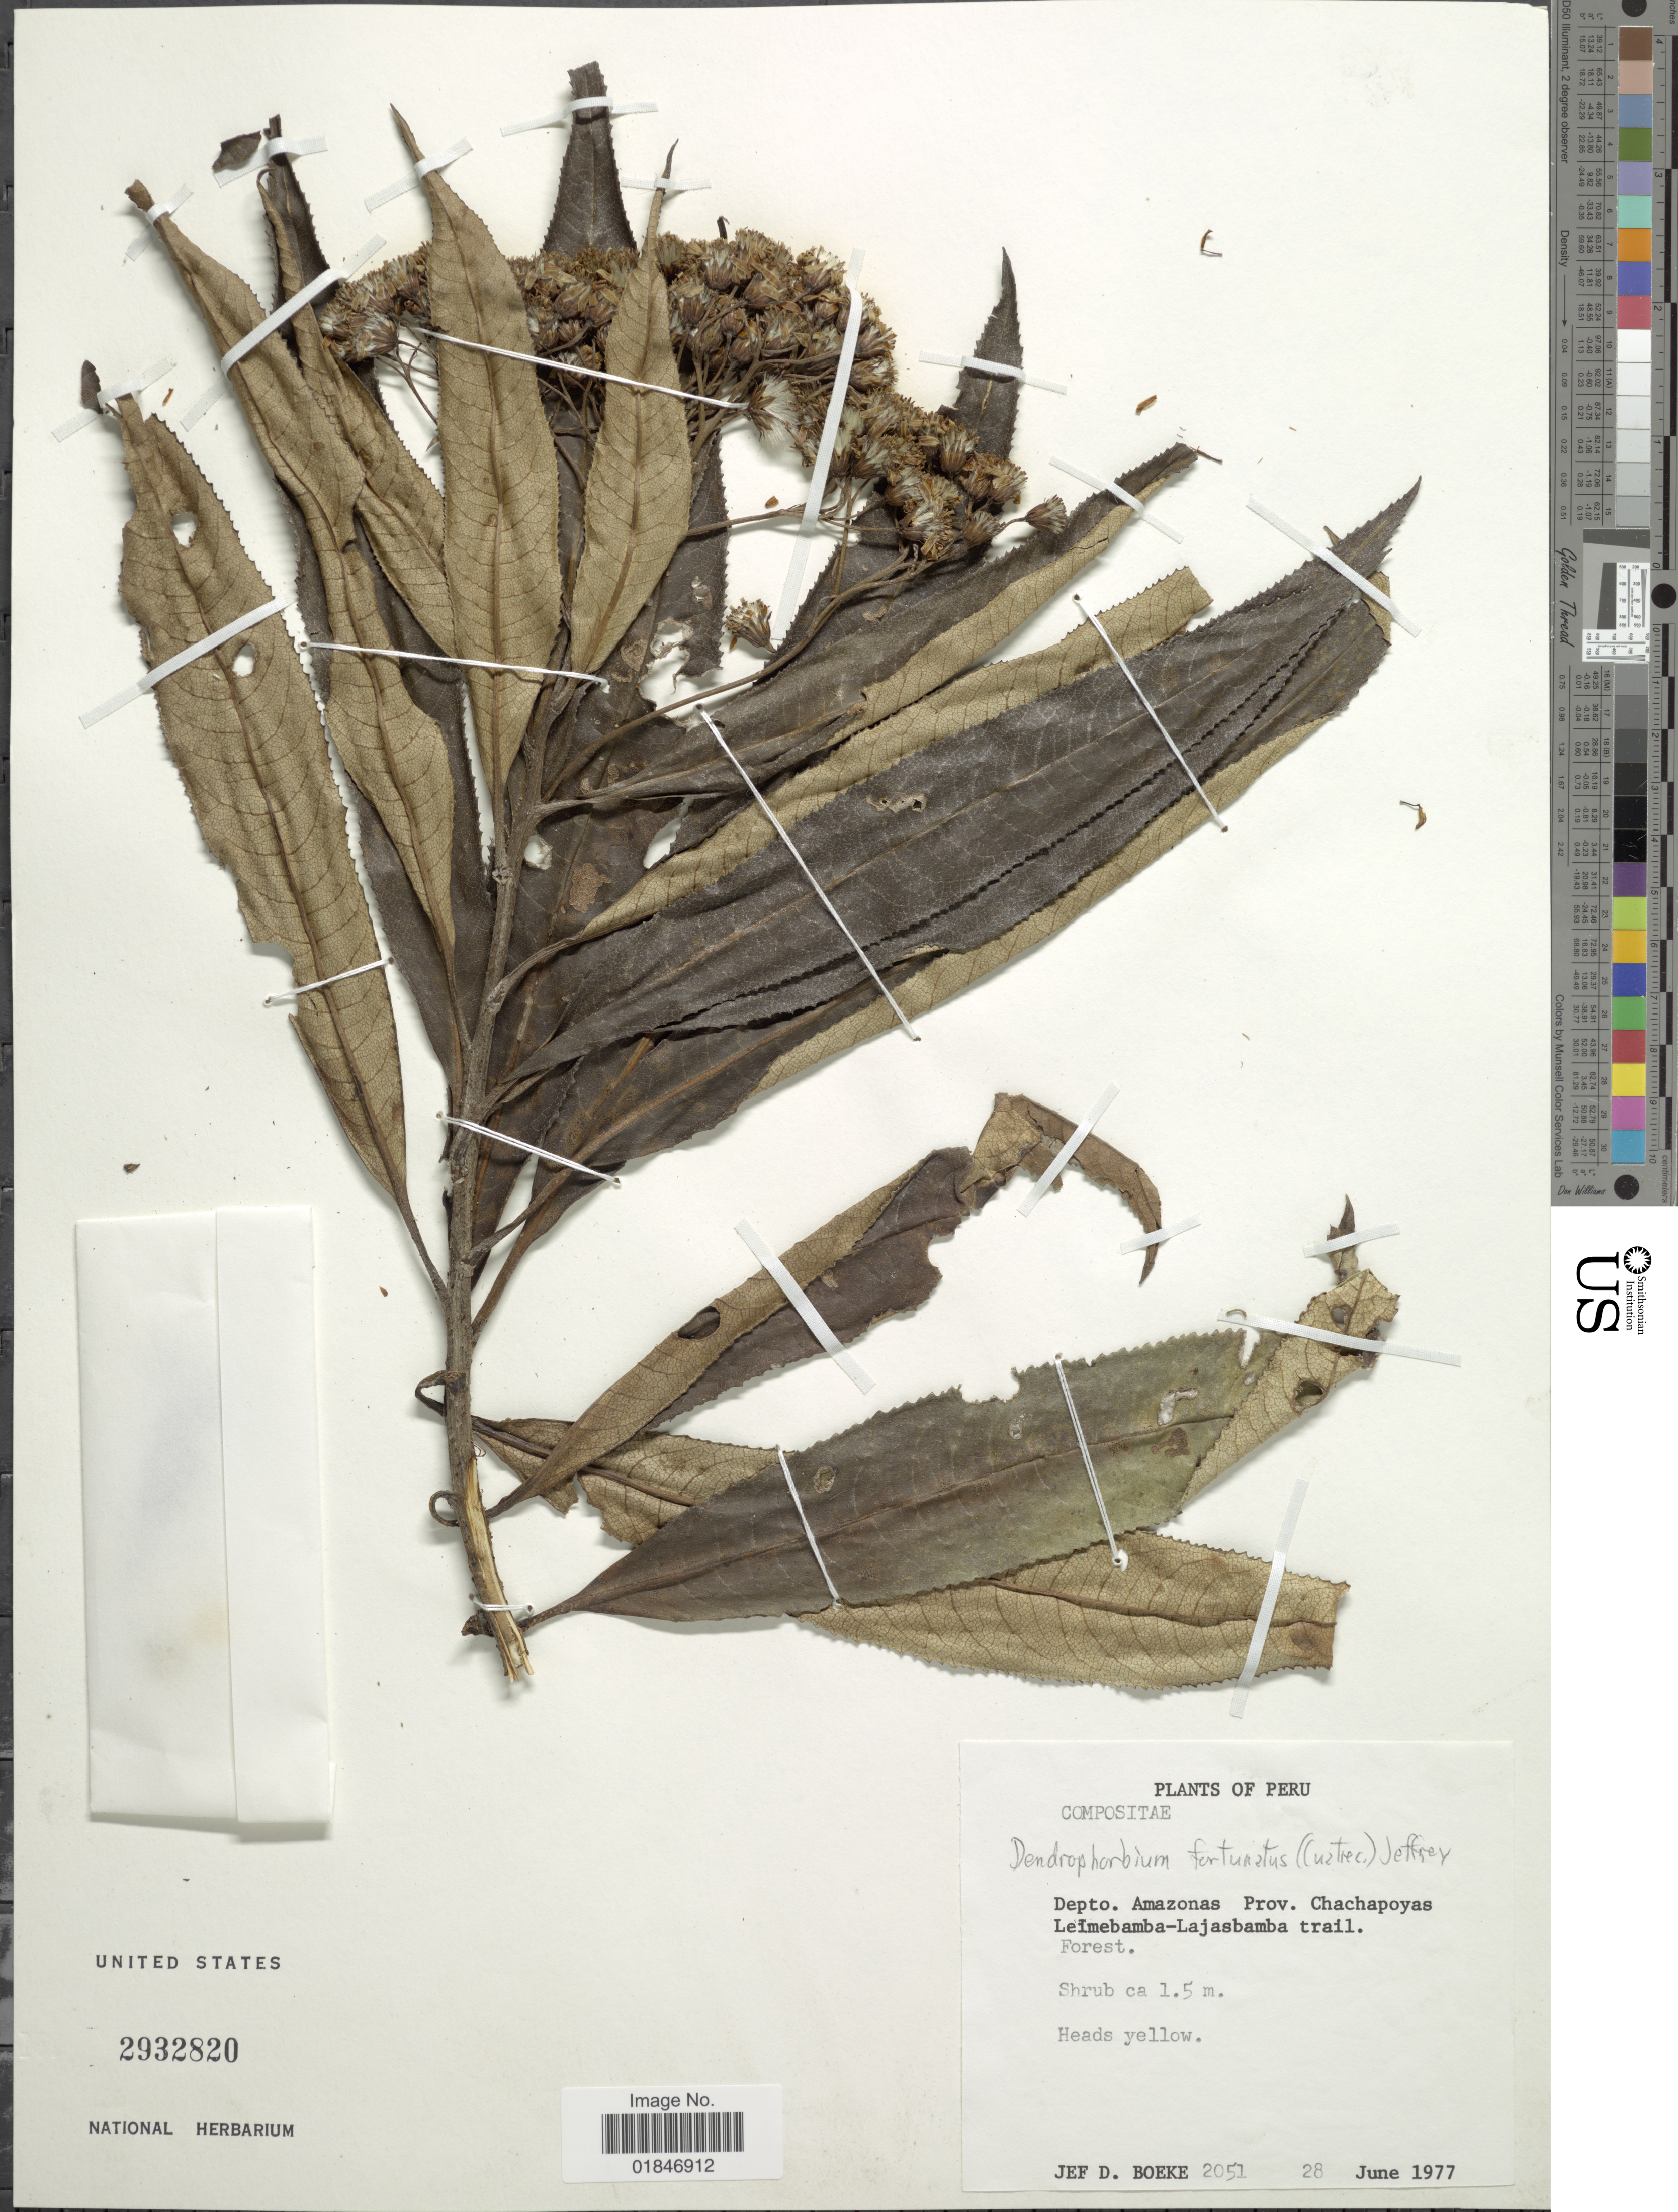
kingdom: Plantae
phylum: Tracheophyta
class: Magnoliopsida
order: Asterales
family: Asteraceae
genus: Dendrophorbium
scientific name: Dendrophorbium fortunatum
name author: (Cuatrec.) C. Jeffrey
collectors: J. Boeke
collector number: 2051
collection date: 1977-06-28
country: Peru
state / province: Amazonas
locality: Prov. Chachapoyas Leimebamba-Lajasbamba trail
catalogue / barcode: US 2932820